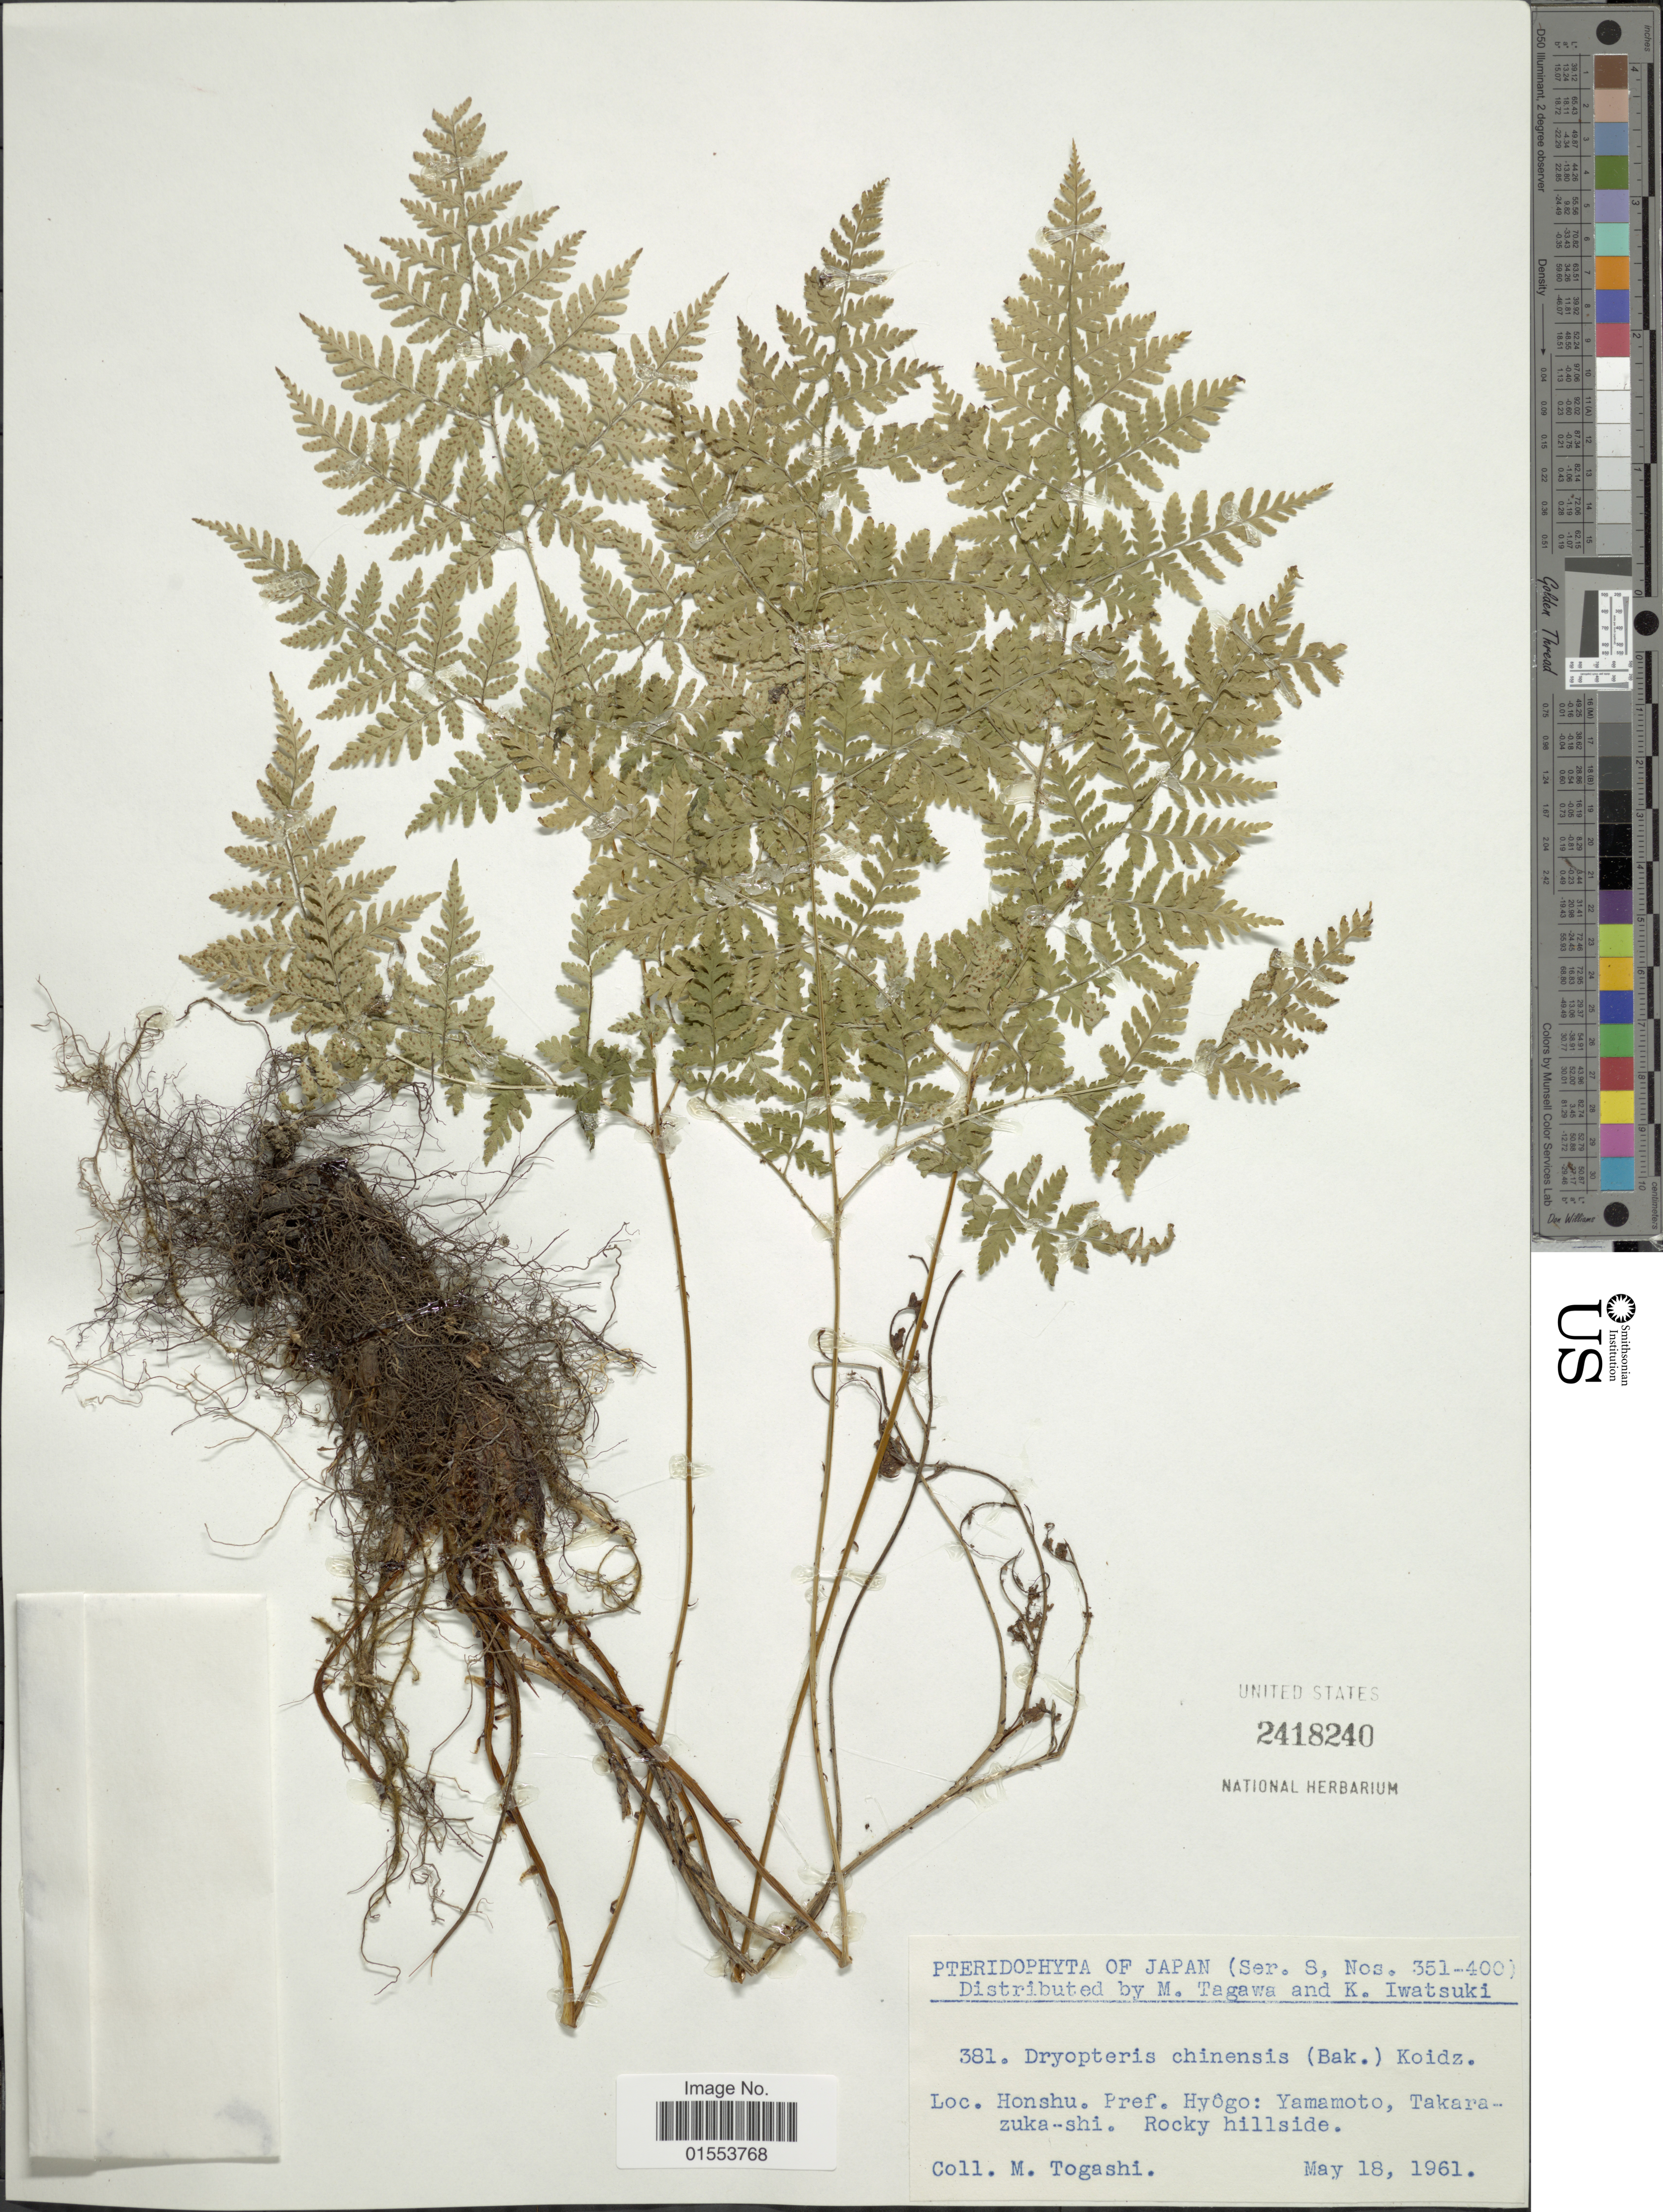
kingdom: Plantae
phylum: Tracheophyta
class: Polypodiopsida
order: Polypodiales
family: Dryopteridaceae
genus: Dryopteris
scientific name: Dryopteris chinensis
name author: (Baker) Koidz.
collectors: M. Togashi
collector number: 381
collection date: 1961-05-18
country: Japan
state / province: Hyogo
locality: Japan, Honshu. Pref. Hyogo: Yamamoto, Takarazuka-shi.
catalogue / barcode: US 2418240